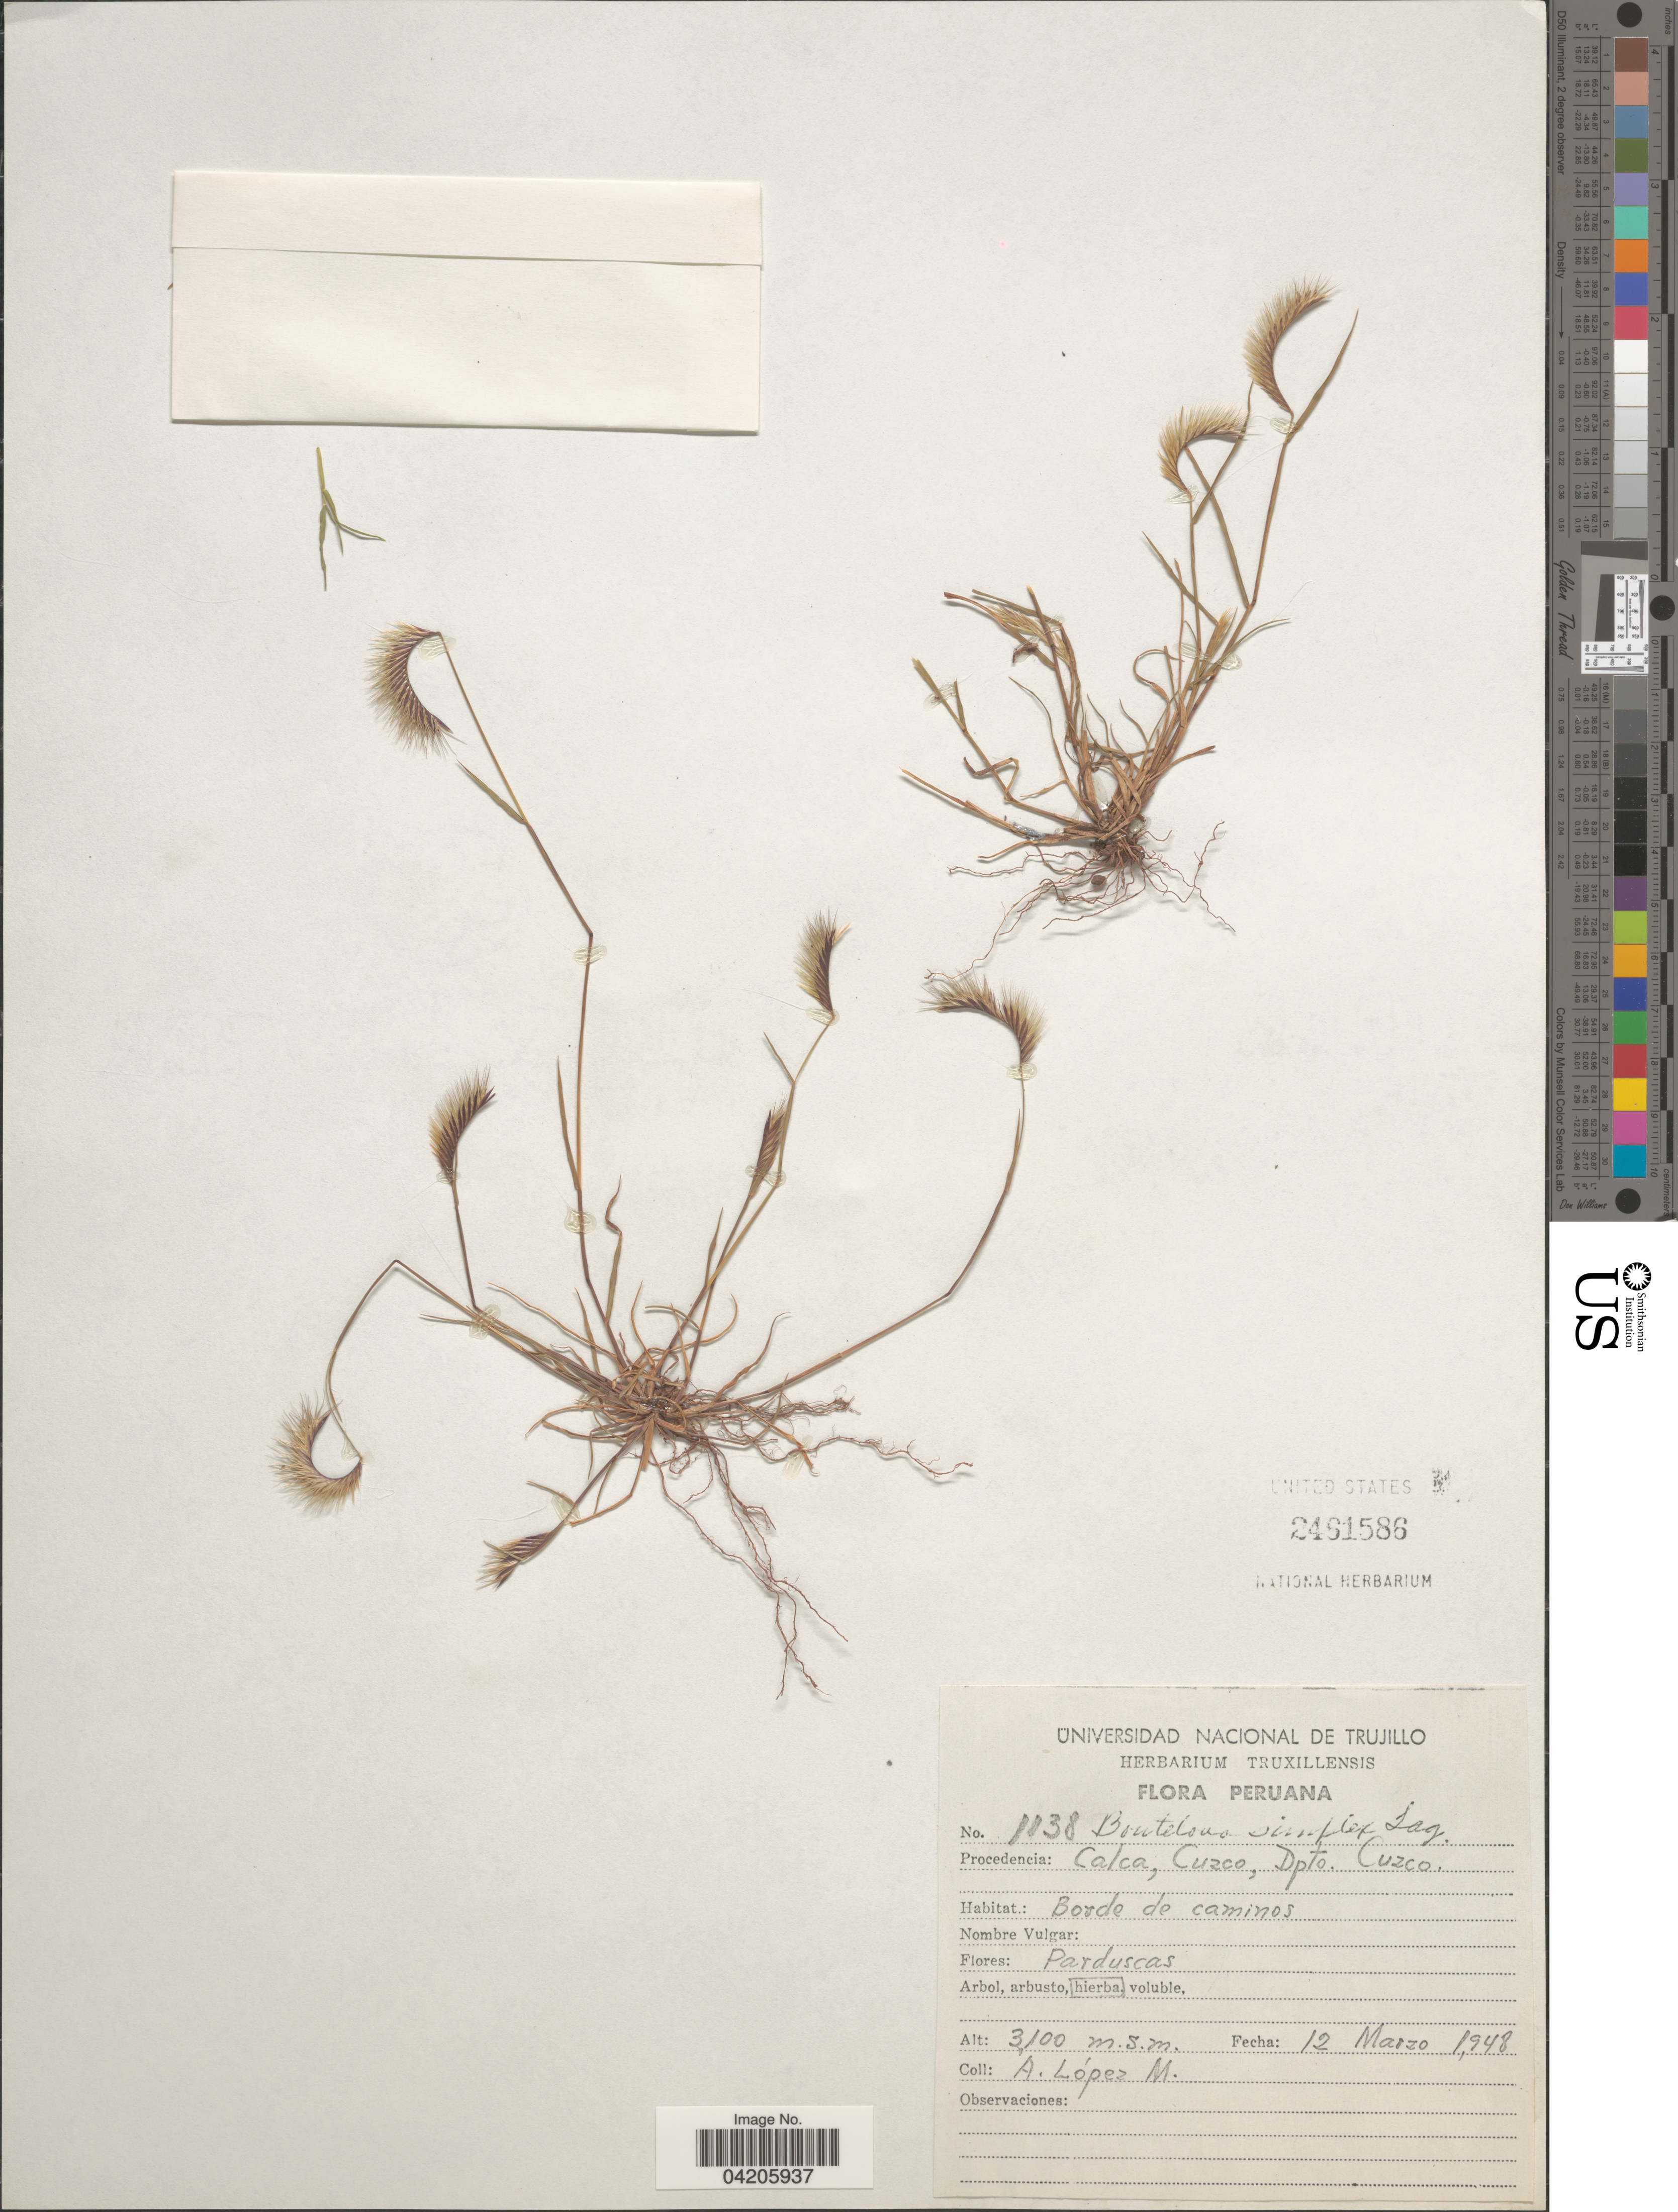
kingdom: Plantae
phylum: Tracheophyta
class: Liliopsida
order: Poales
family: Poaceae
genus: Bouteloua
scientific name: Bouteloua simplex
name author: Lag.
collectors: A. López M.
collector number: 1138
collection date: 1948-03-12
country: Peru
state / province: Cusco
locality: Calca, Cuzco, Dpto. Cuzco. Borde de caminos.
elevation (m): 3100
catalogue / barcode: US 2461586